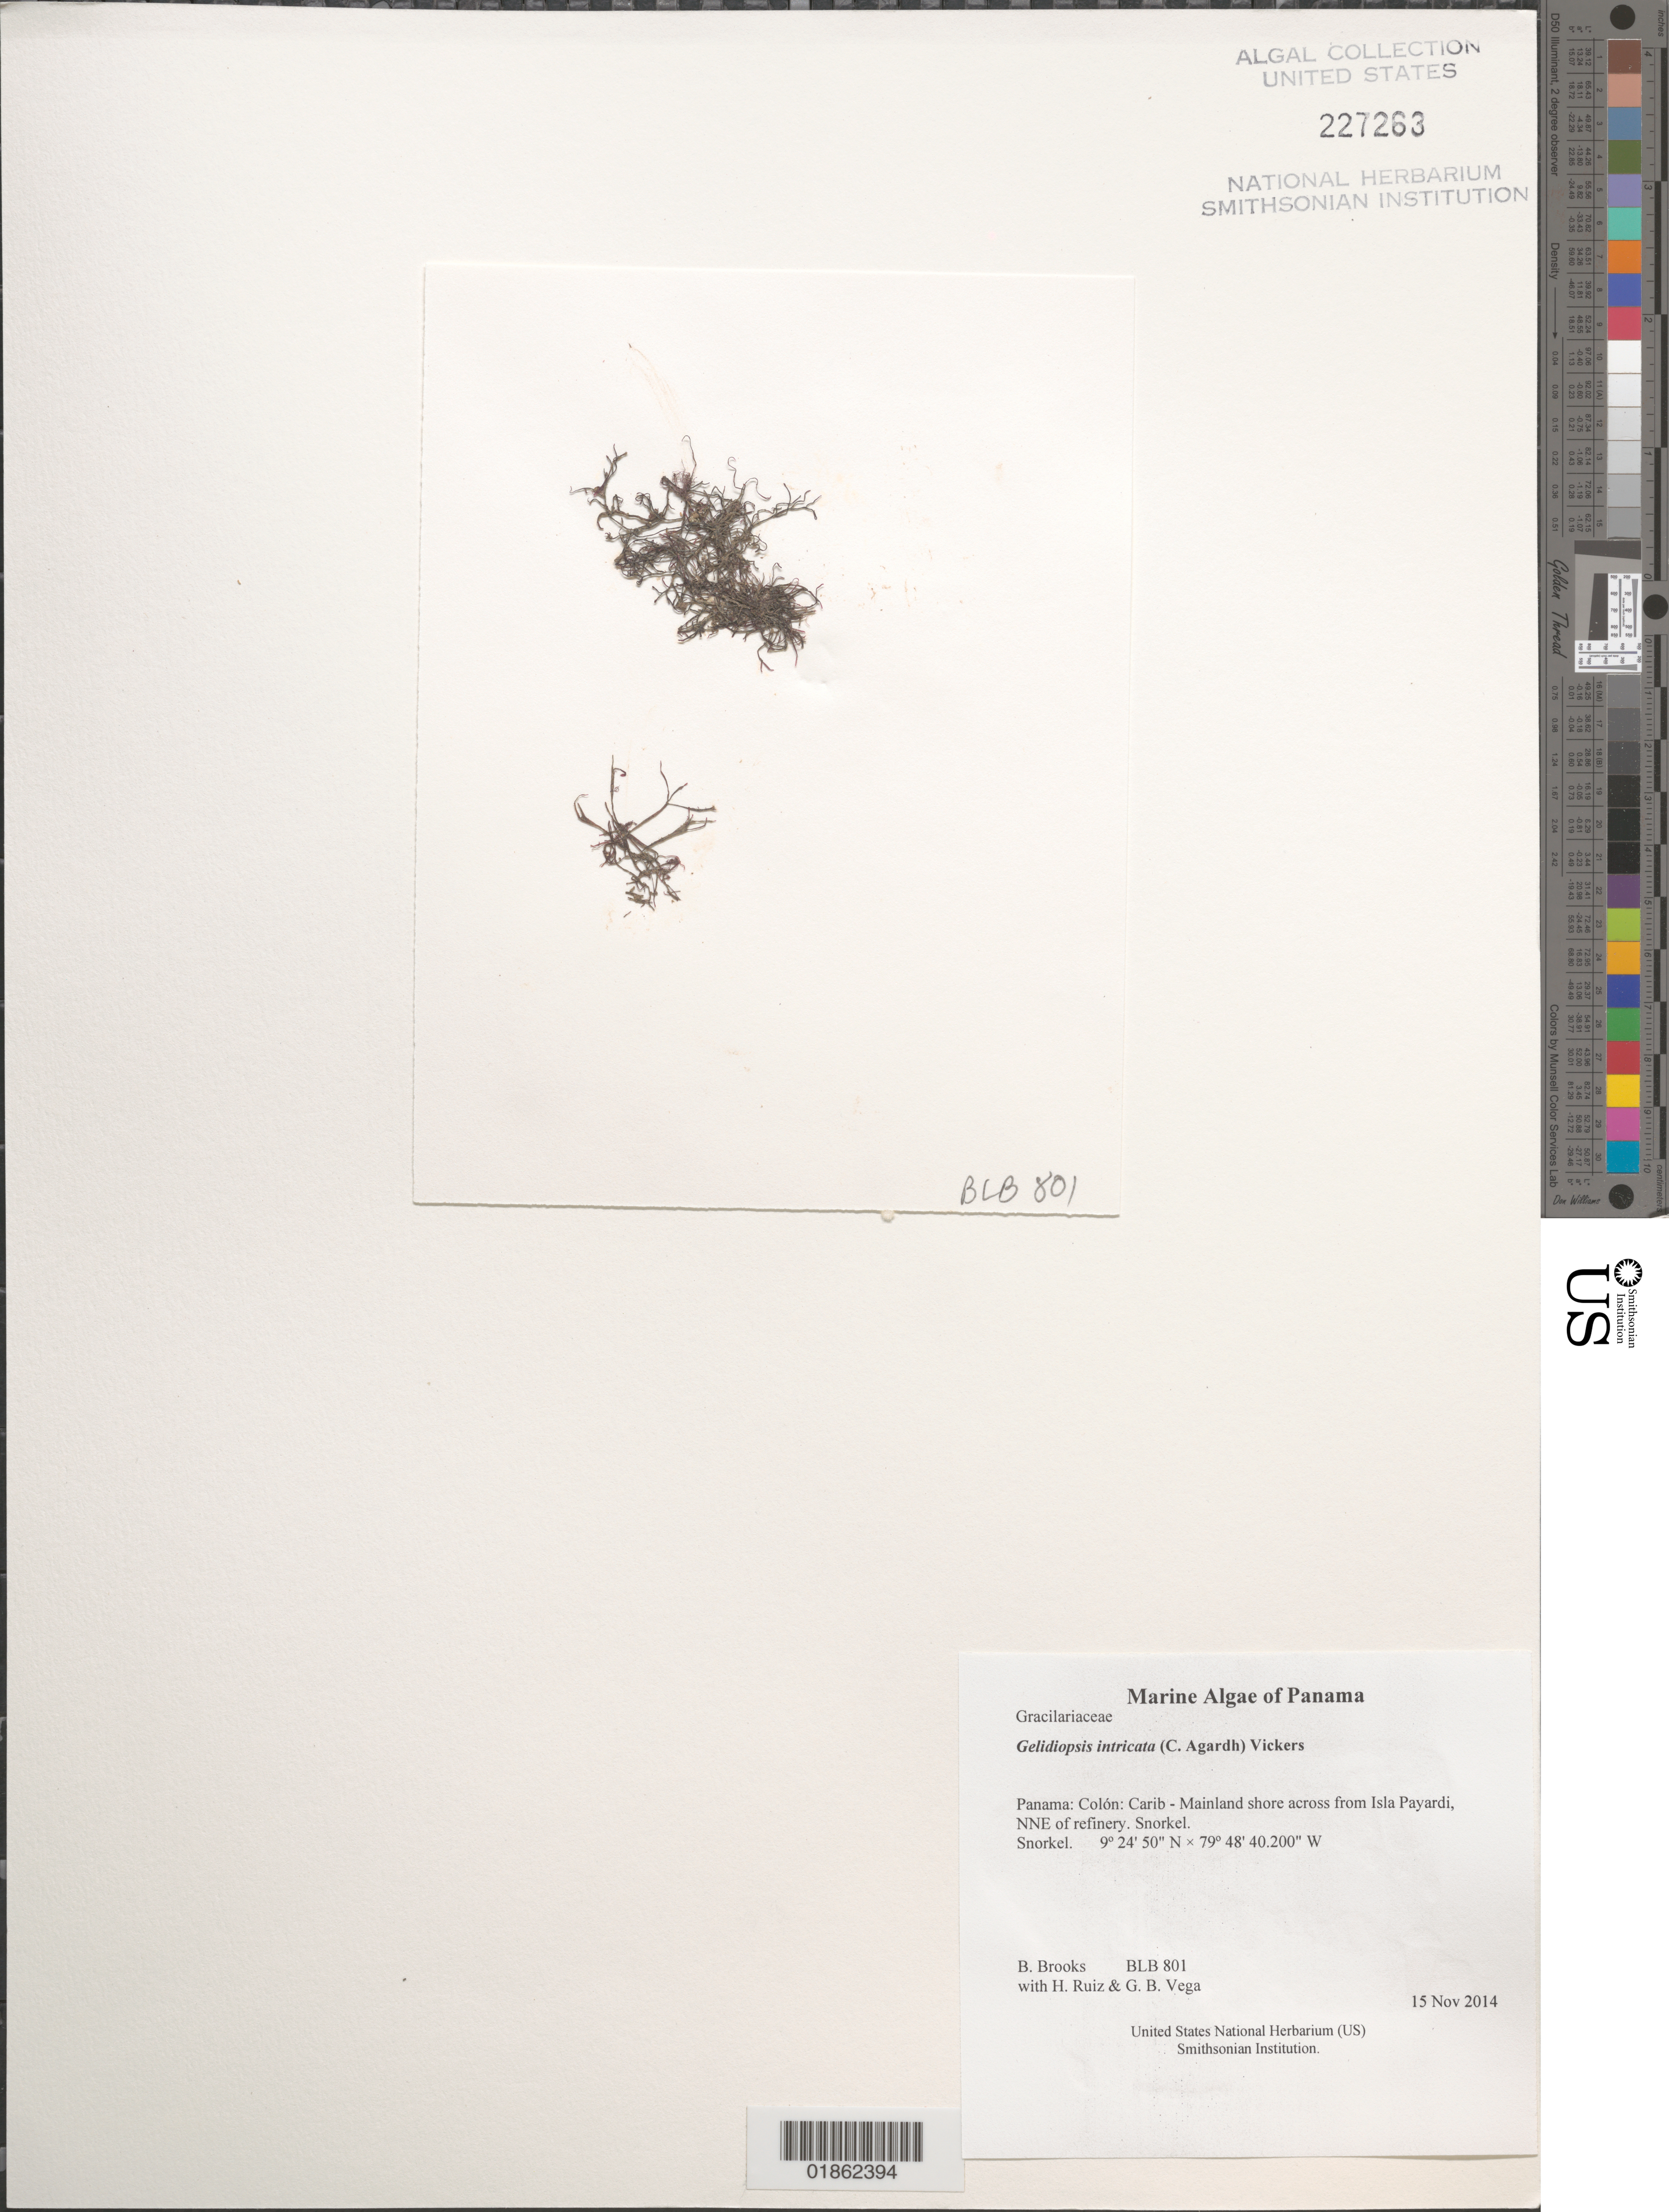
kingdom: Plantae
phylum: Rhodophyta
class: Florideophyceae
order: Rhodymeniales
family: Lomentariaceae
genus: Ceratodictyon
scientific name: Ceratodictyon intricatum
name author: (C. Agardh) R.E. Norris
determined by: Algae name updating Project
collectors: B. Brooks, H. Ruiz & G. B. Vega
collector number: BLB 801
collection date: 2014-11-15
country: Panama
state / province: Colón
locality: Carib - Mainland shore across from Isla Payardi, NNE of refinery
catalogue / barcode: US 227263